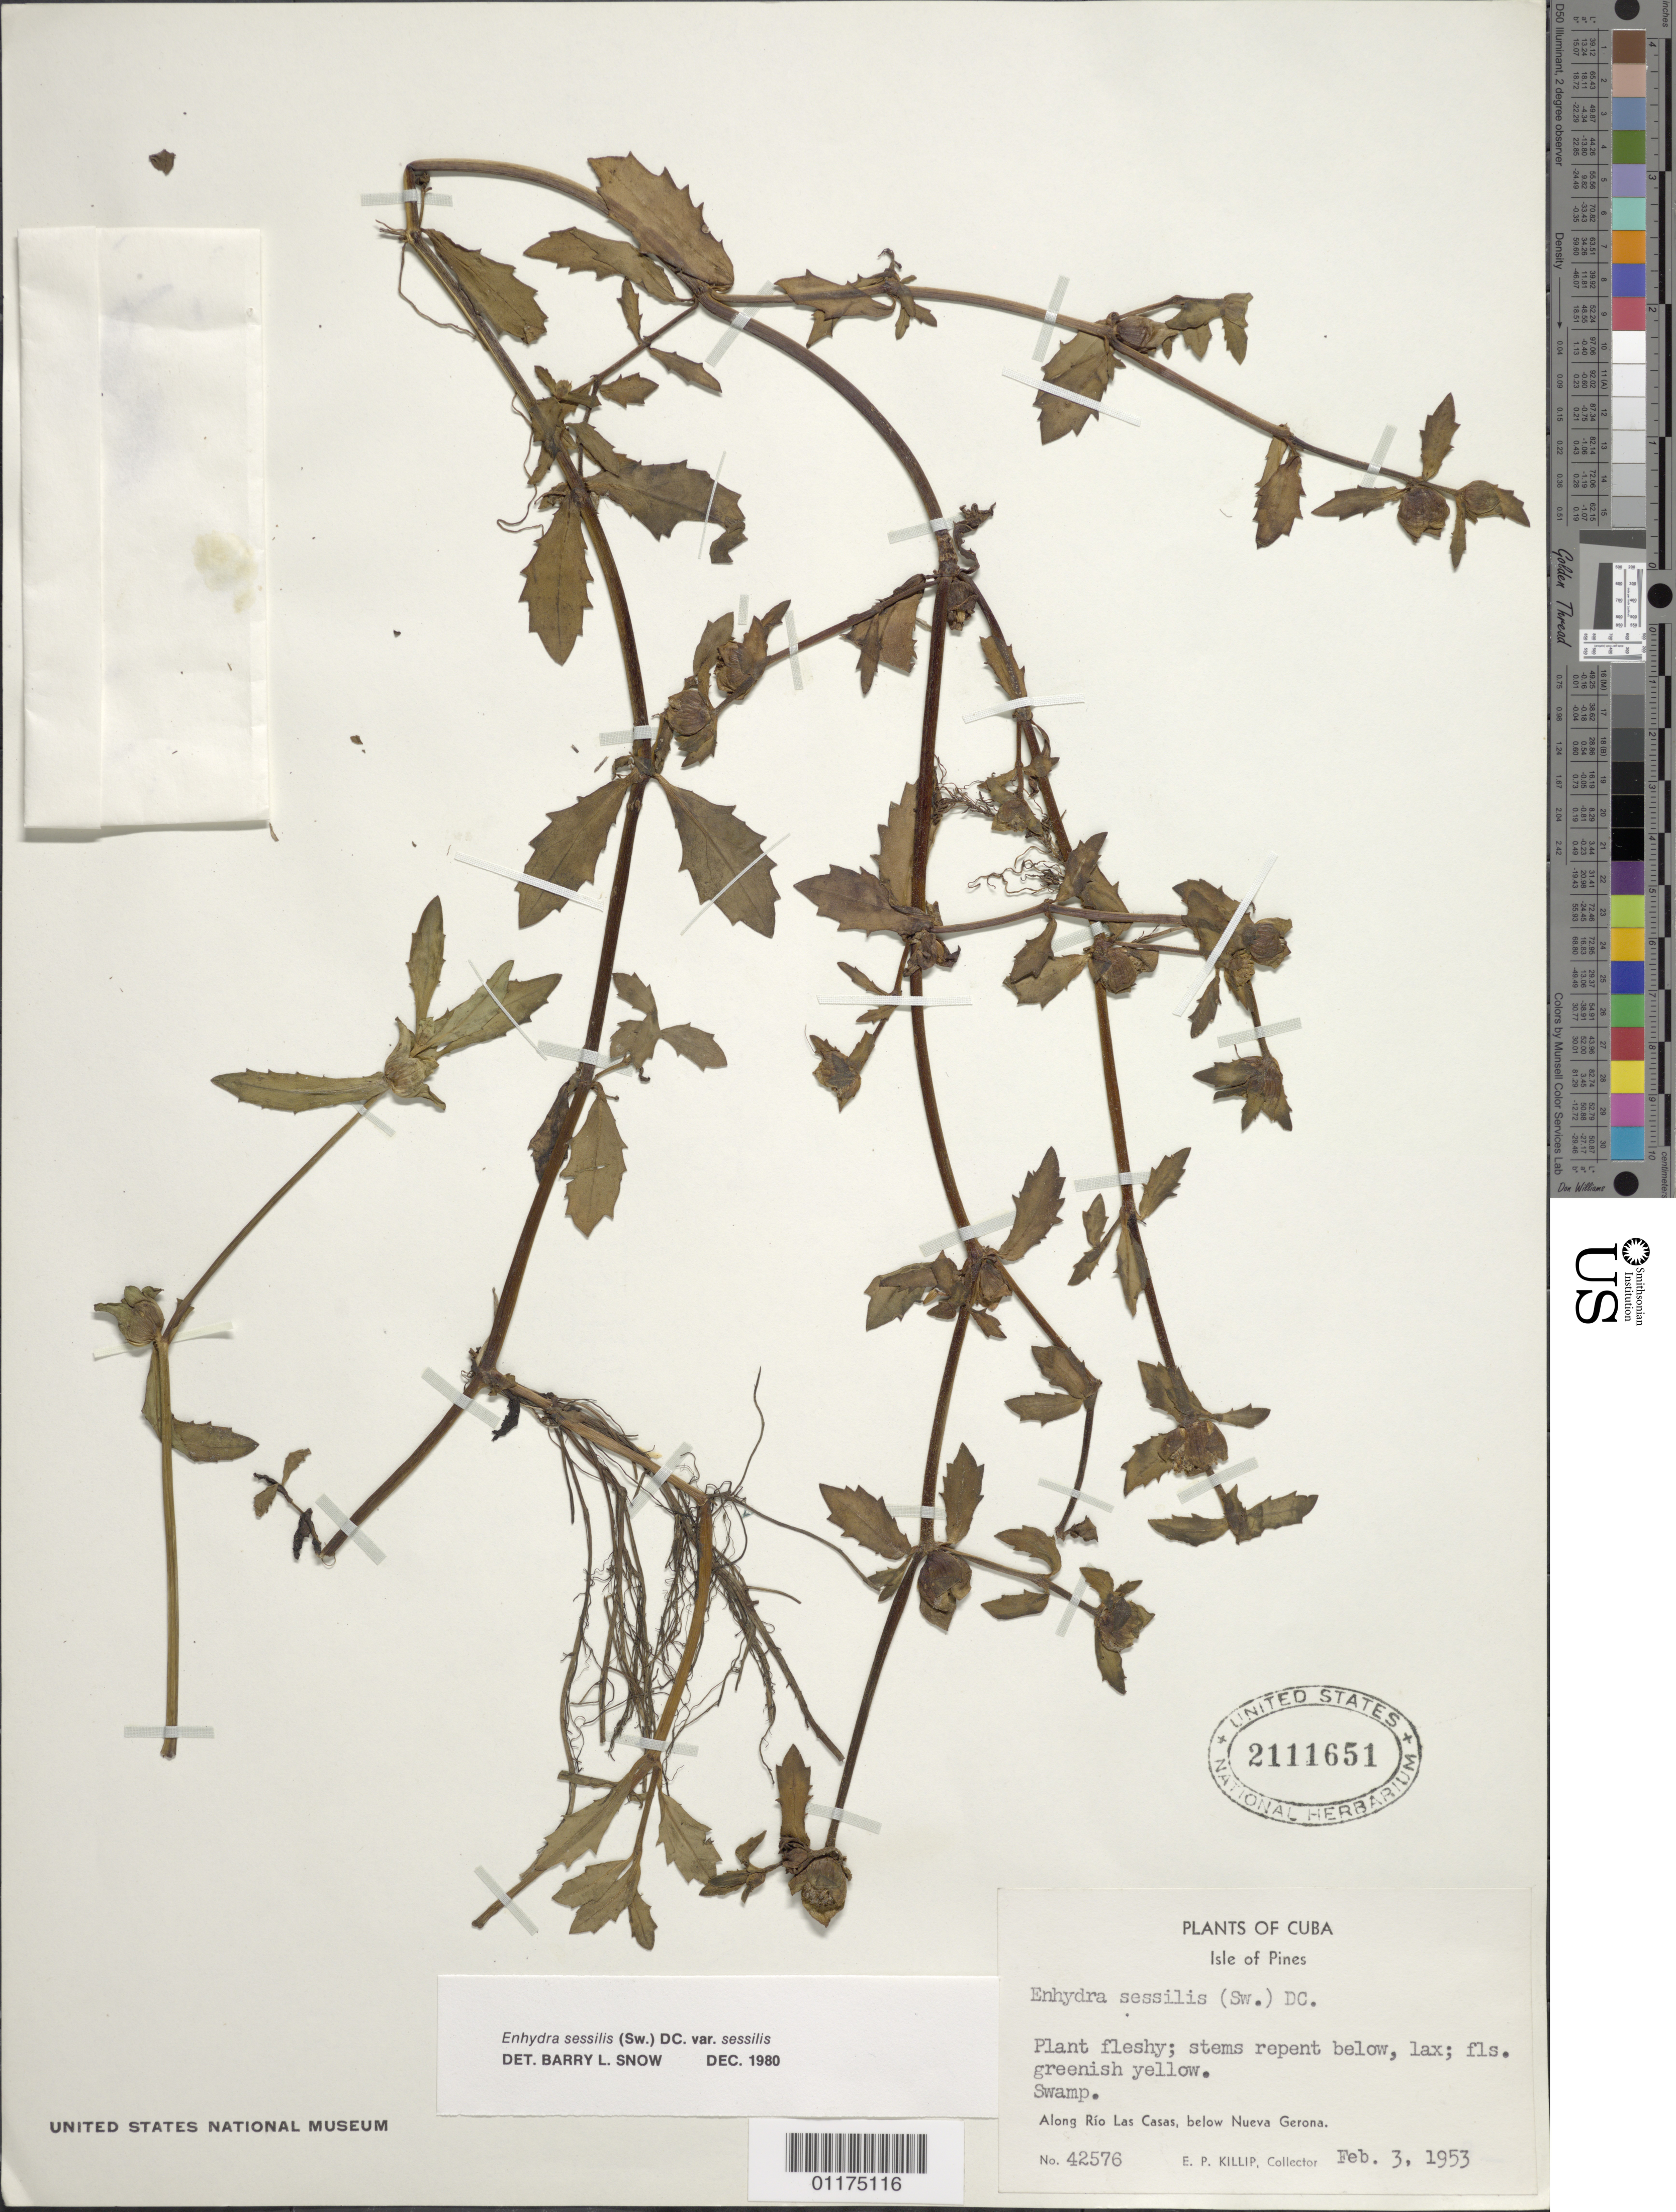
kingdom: Plantae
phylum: Tracheophyta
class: Magnoliopsida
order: Asterales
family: Asteraceae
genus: Enhydra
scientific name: Enhydra sessilis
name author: (Sw.) DC.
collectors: E. P. Killip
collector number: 42576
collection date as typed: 03 Feb 1953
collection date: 1953-02-03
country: Cuba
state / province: Isla de la Juventud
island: Isla de la Juventud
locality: Along Rio los Casas, below Nueva Gerona.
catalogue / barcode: US 2111651